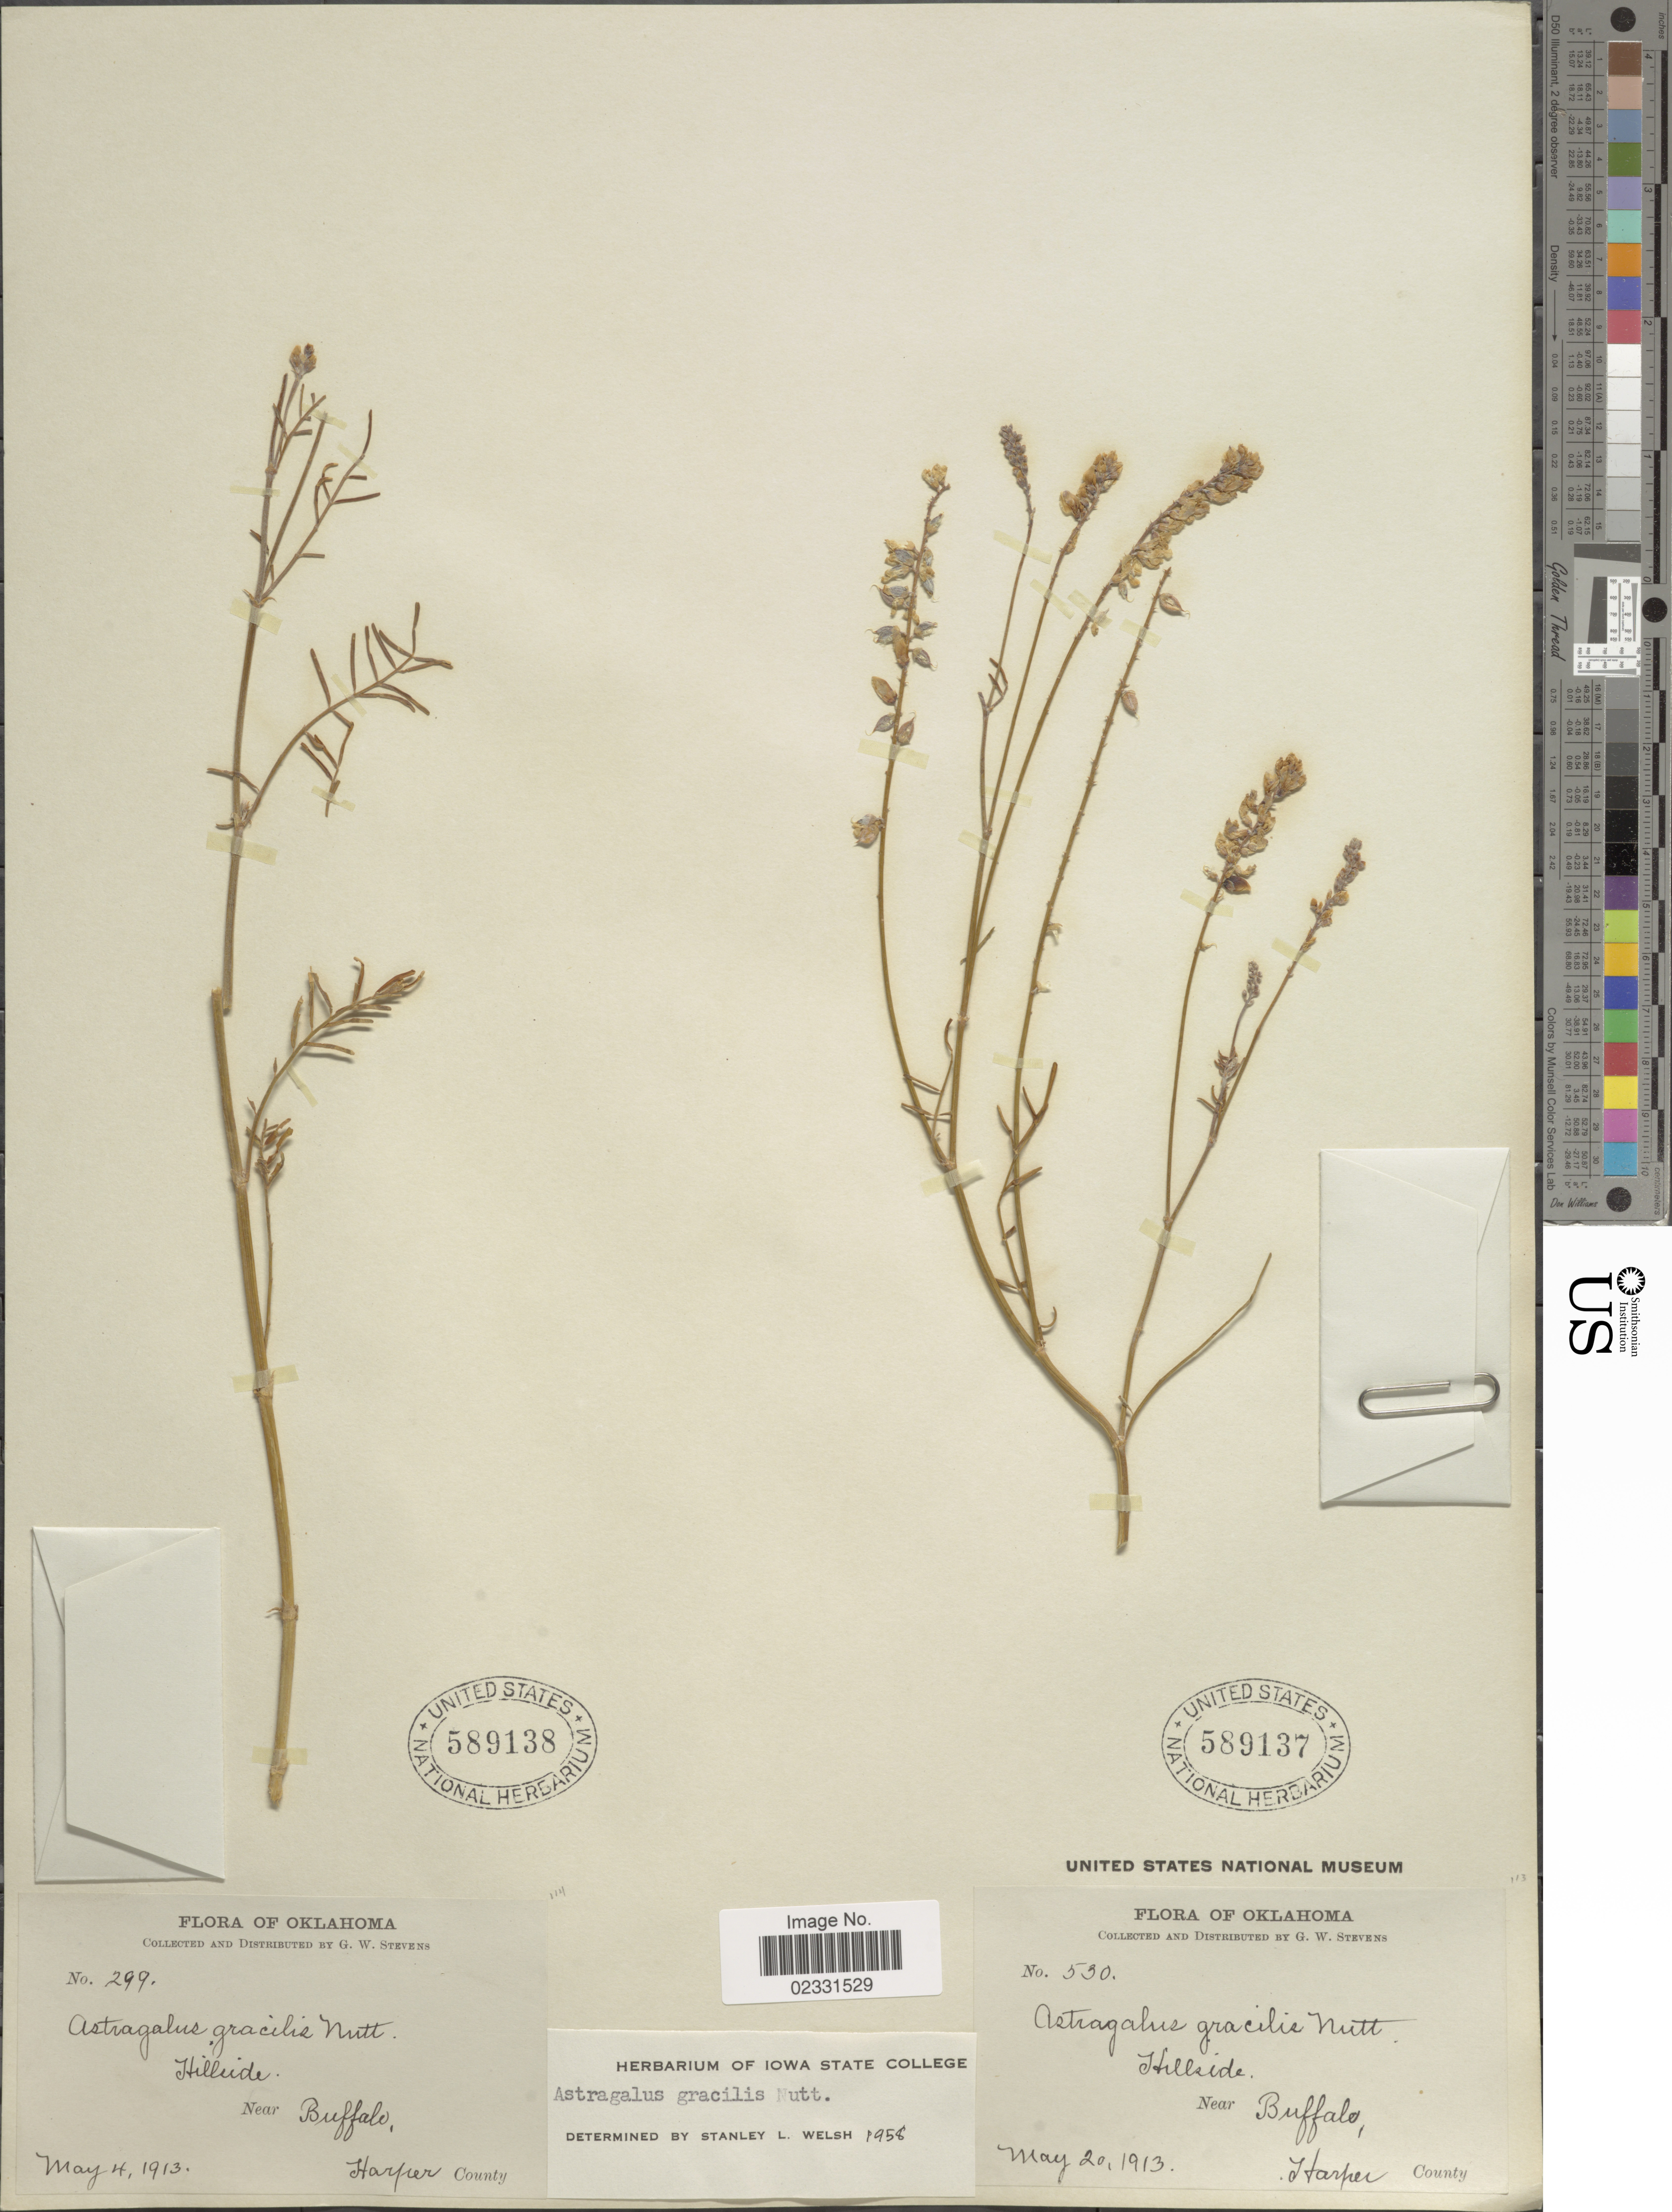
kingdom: Plantae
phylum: Tracheophyta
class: Magnoliopsida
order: Fabales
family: Fabaceae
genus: Astragalus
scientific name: Astragalus gracilis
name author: Nutt.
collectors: G. W. Stevens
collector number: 530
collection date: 1912-05-20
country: United States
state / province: Oklahoma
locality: Hillside, Near Buffalo, Harper County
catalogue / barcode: US 589137-2